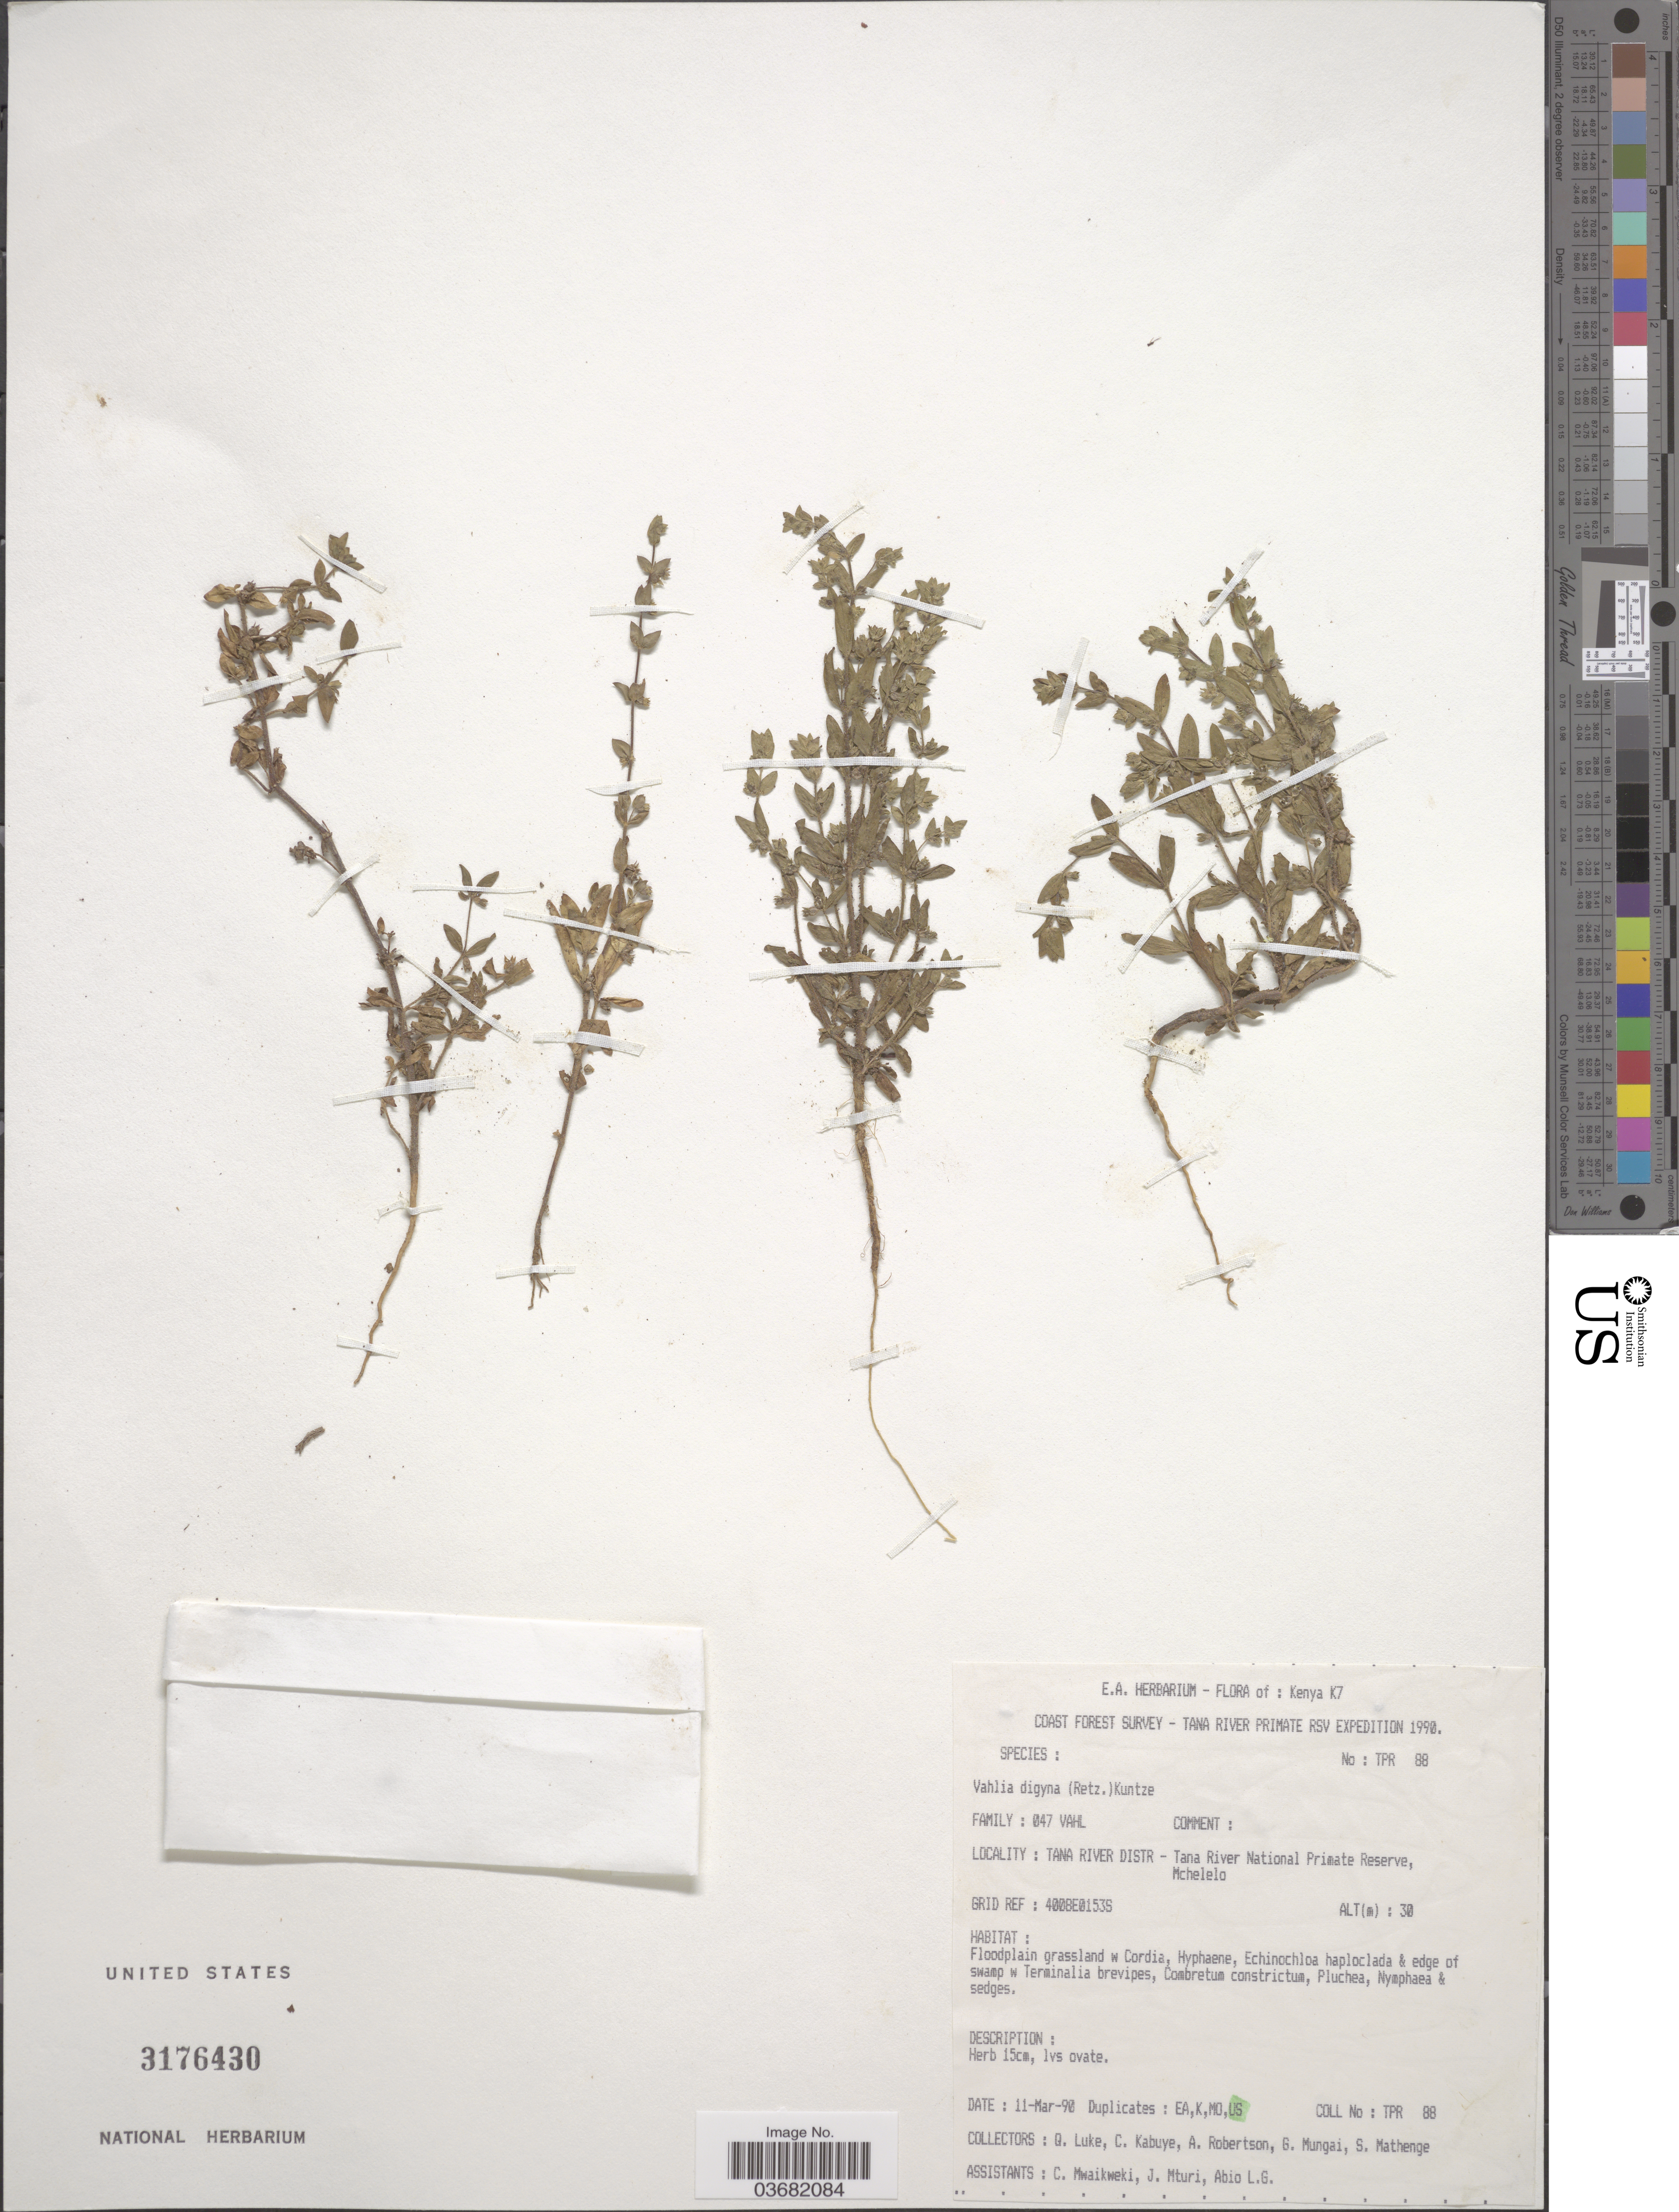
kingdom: Plantae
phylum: Tracheophyta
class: Magnoliopsida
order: Vahliales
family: Vahliaceae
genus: Vahlia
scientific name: Vahlia digyna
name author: (Retz.) Kuntze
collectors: Q. Luke, C. Kabuye, A. Robertson, G. Mungai & et al.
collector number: TPR88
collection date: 1990-03-11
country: Kenya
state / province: Tana River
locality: K7. Coast Forest Survey - Tana River Primate RSV Expedition 1990. Tana River Distr - Tana River National Primate Reserve, Mchelelo.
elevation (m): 30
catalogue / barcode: US 3176430